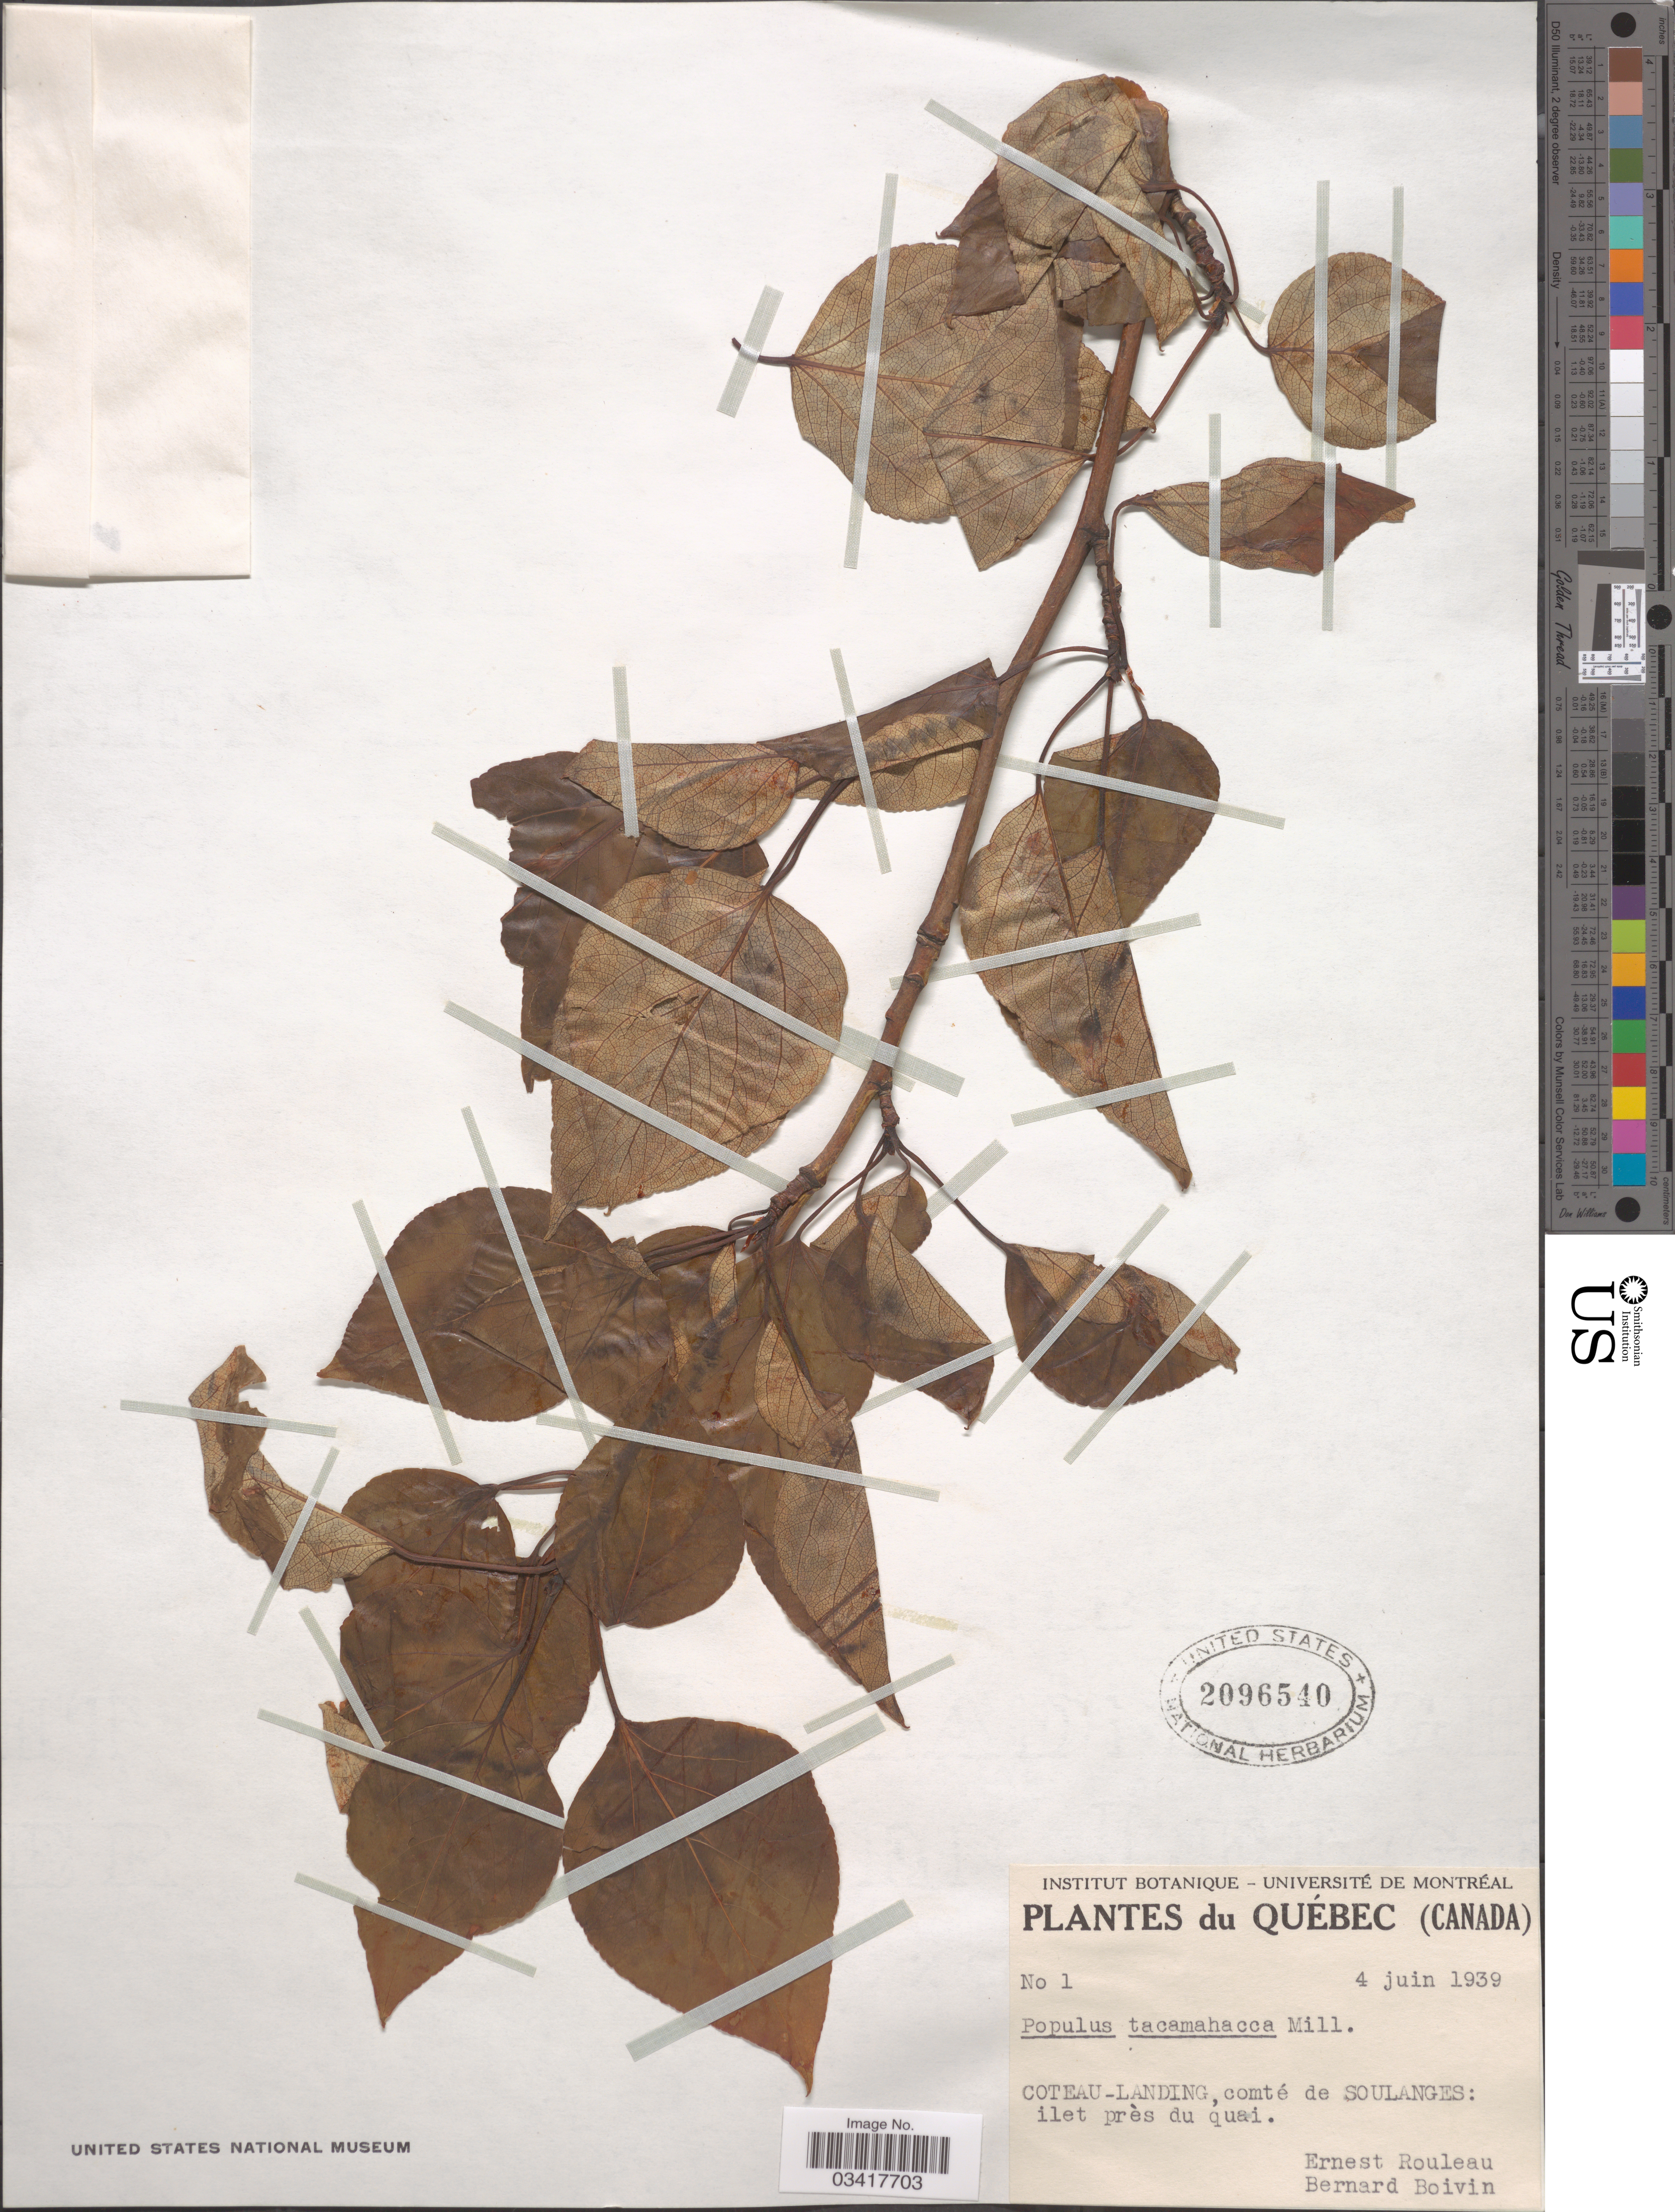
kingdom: Plantae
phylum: Tracheophyta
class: Magnoliopsida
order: Malpighiales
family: Salicaceae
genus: Populus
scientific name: Populus balsamifera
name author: L.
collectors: E. Rouleau & J. R. B. Boivin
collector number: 1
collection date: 1939-06-04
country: Canada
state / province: Quebec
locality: Coteau - Landing, comté de Soulanges: ilet près du quai.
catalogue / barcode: US 2096540